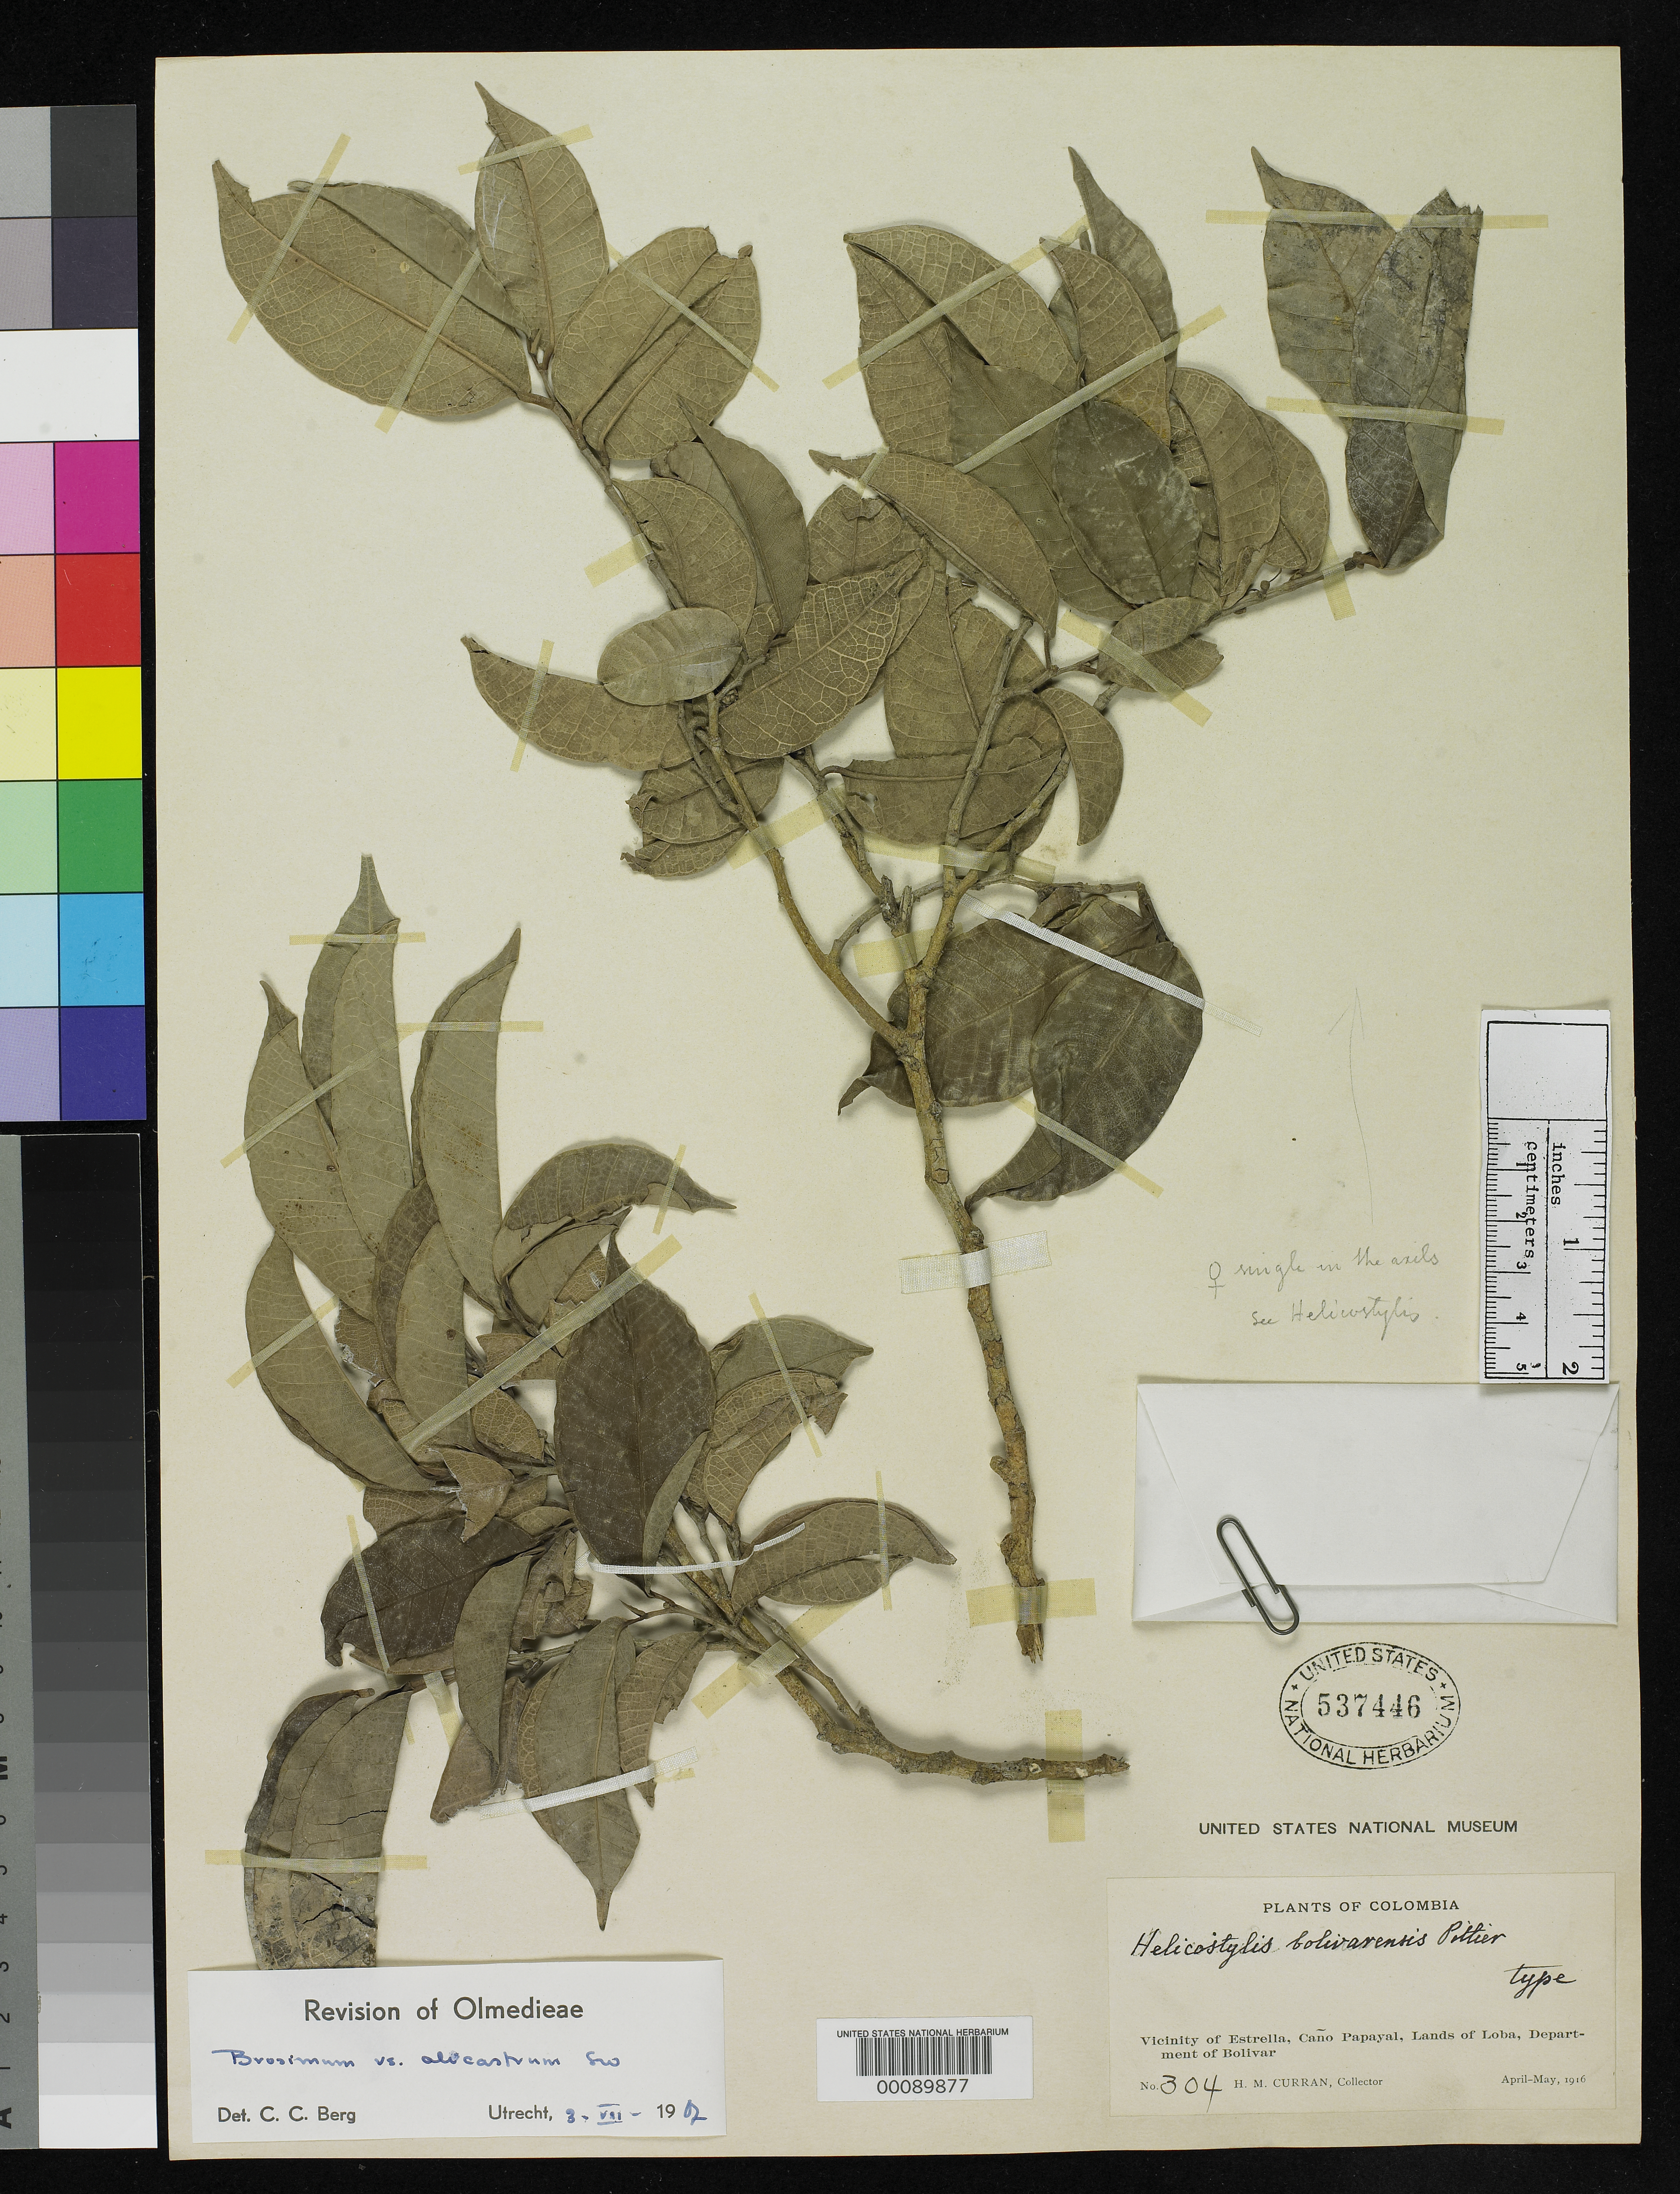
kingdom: Plantae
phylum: Tracheophyta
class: Magnoliopsida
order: Rosales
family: Moraceae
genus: Helicostylis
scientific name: Helicostylis bolivarensis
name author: Pittier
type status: Holotype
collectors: H. M. Curran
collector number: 304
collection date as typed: May 1916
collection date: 1916-05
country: Colombia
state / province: Bolívar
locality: Near Estretlla.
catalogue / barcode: US 537446